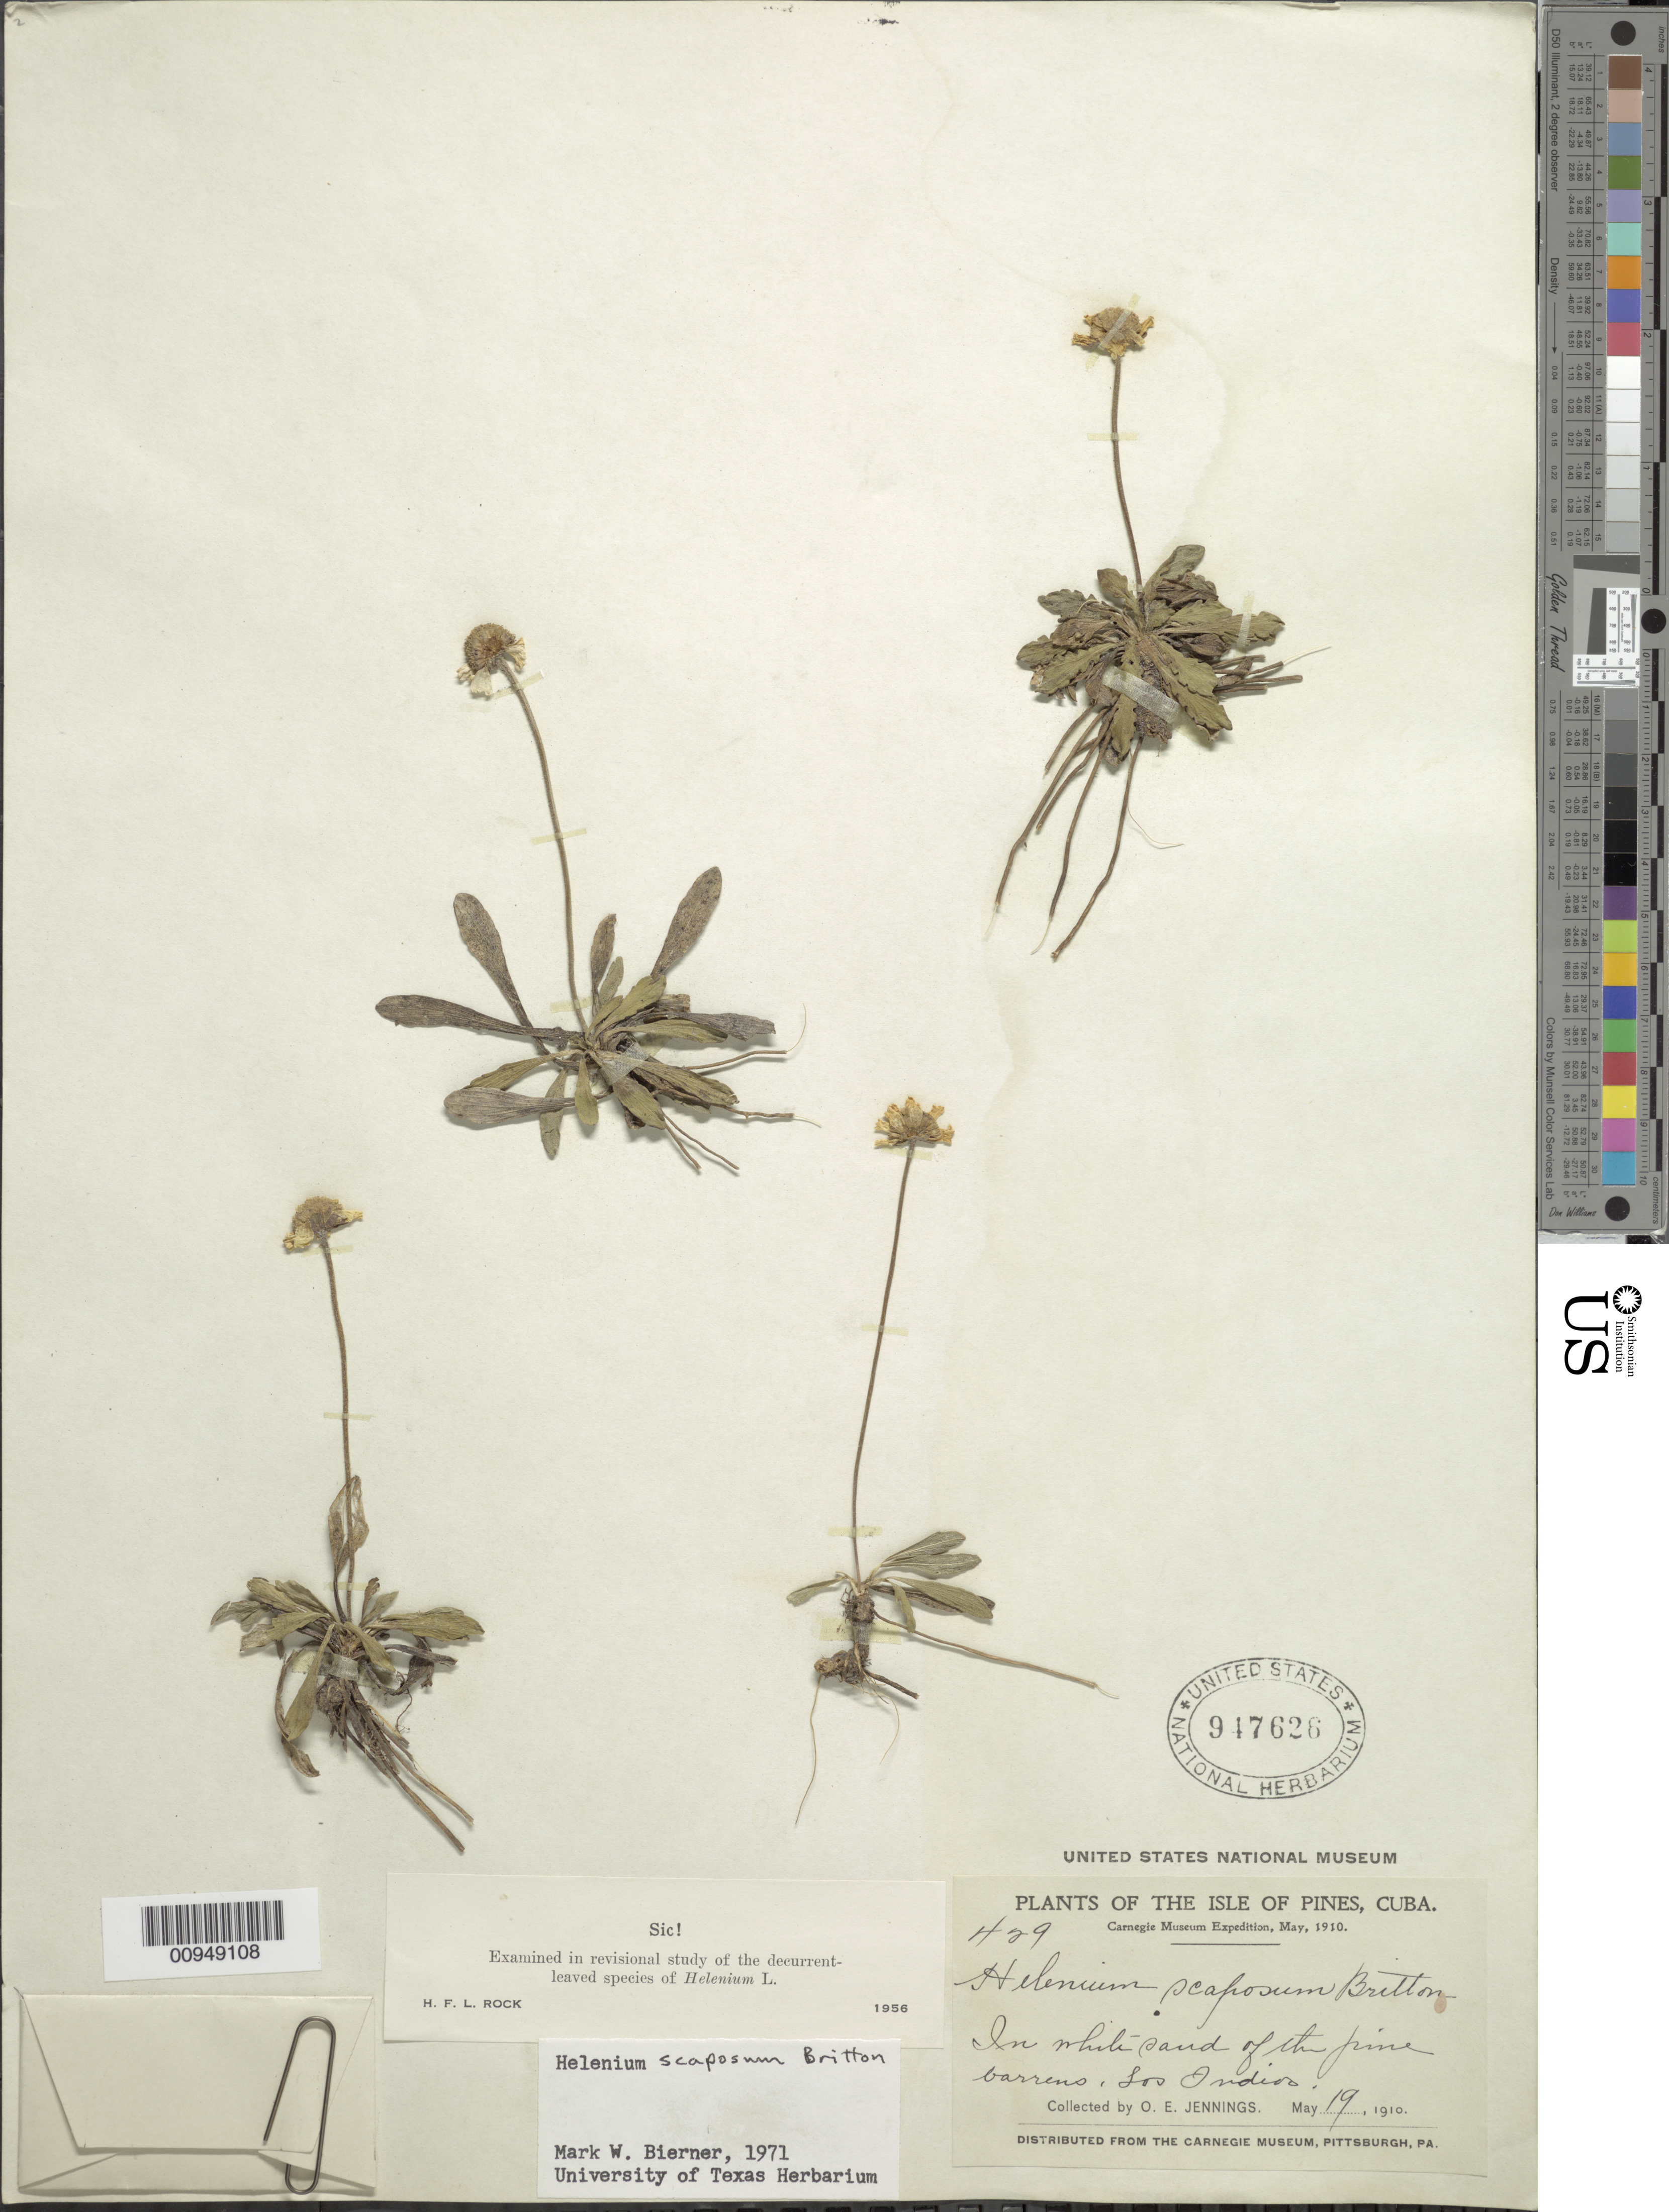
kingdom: Plantae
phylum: Tracheophyta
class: Magnoliopsida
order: Asterales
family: Asteraceae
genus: Helenium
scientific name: Helenium scaposum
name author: Britton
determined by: Bierner, M. W.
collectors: O. E. Jennings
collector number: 429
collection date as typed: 19 May 1910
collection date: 1910-05-19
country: Cuba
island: Isla de la Juventud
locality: Pine barrens, Los "Onideso"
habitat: In white sand of the pine barrens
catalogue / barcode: US 947626